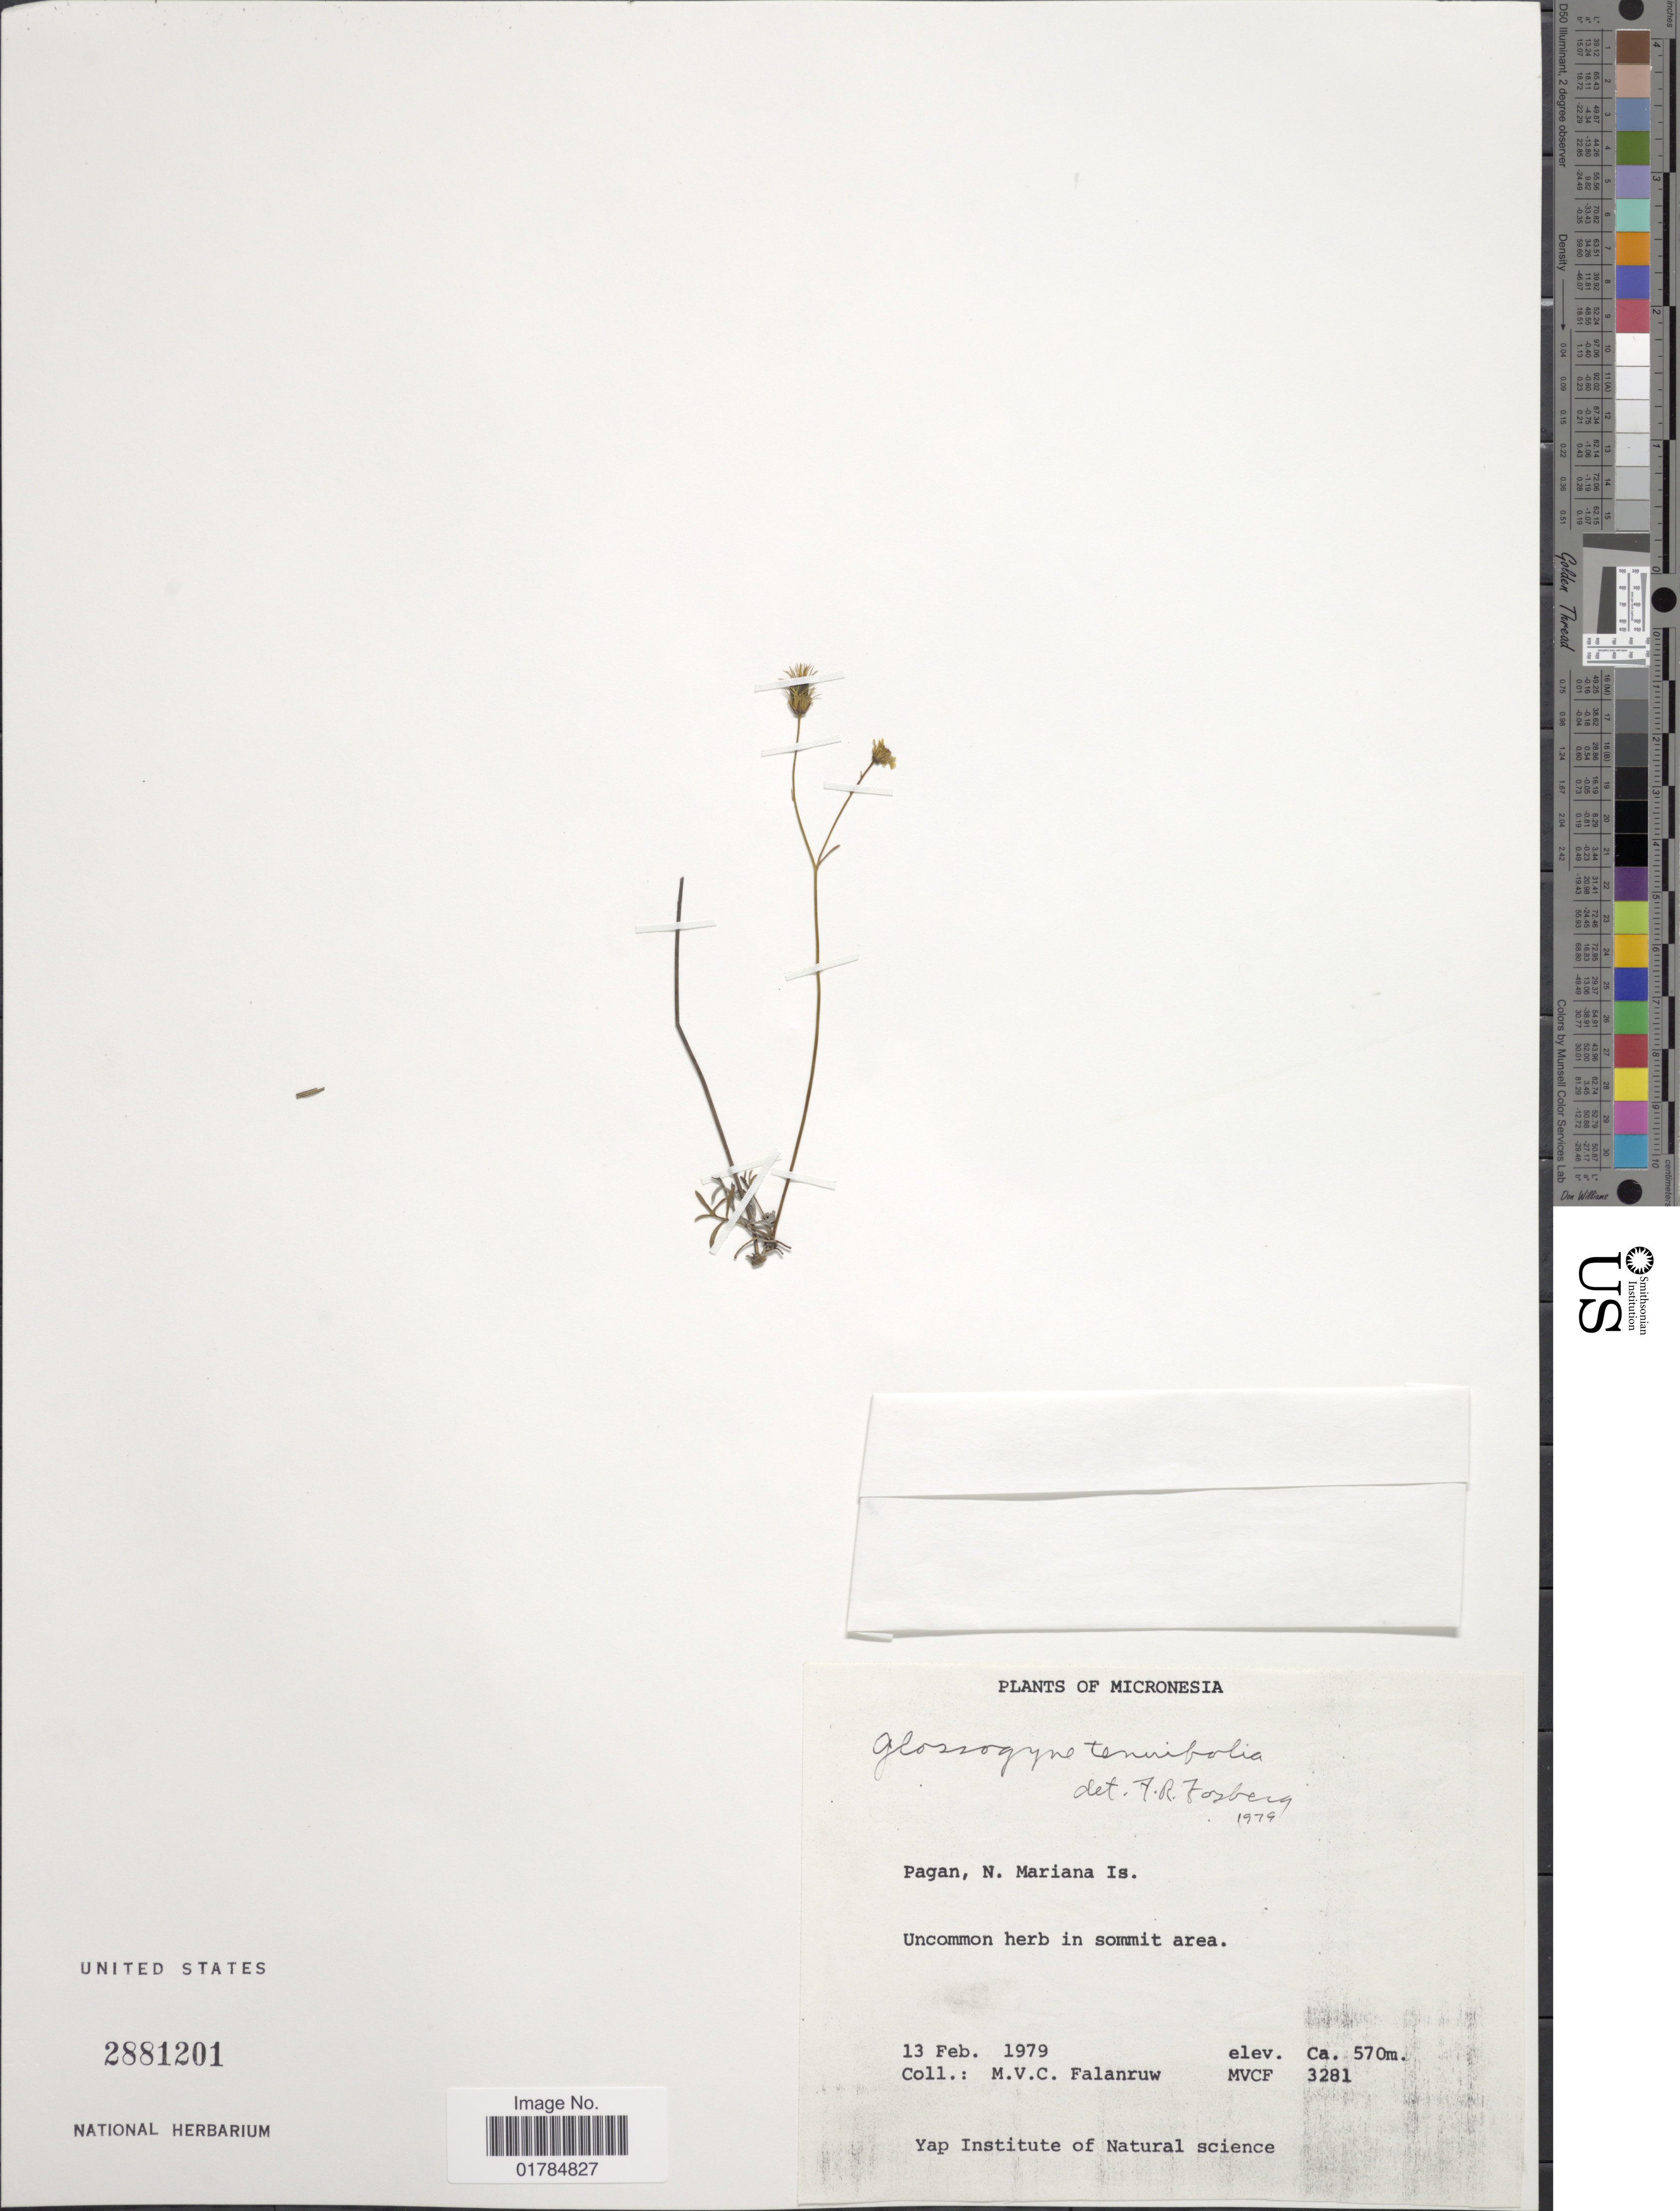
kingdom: Plantae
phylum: Tracheophyta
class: Magnoliopsida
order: Asterales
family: Asteraceae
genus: Glossogyne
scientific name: Glossogyne tenuifolia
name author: (Labill.)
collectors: M. V. Falanruw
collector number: MVCF 3281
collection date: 1979-02-13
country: Northern Mariana Islands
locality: Pagan, Micronesia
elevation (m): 570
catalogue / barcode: US 2881201